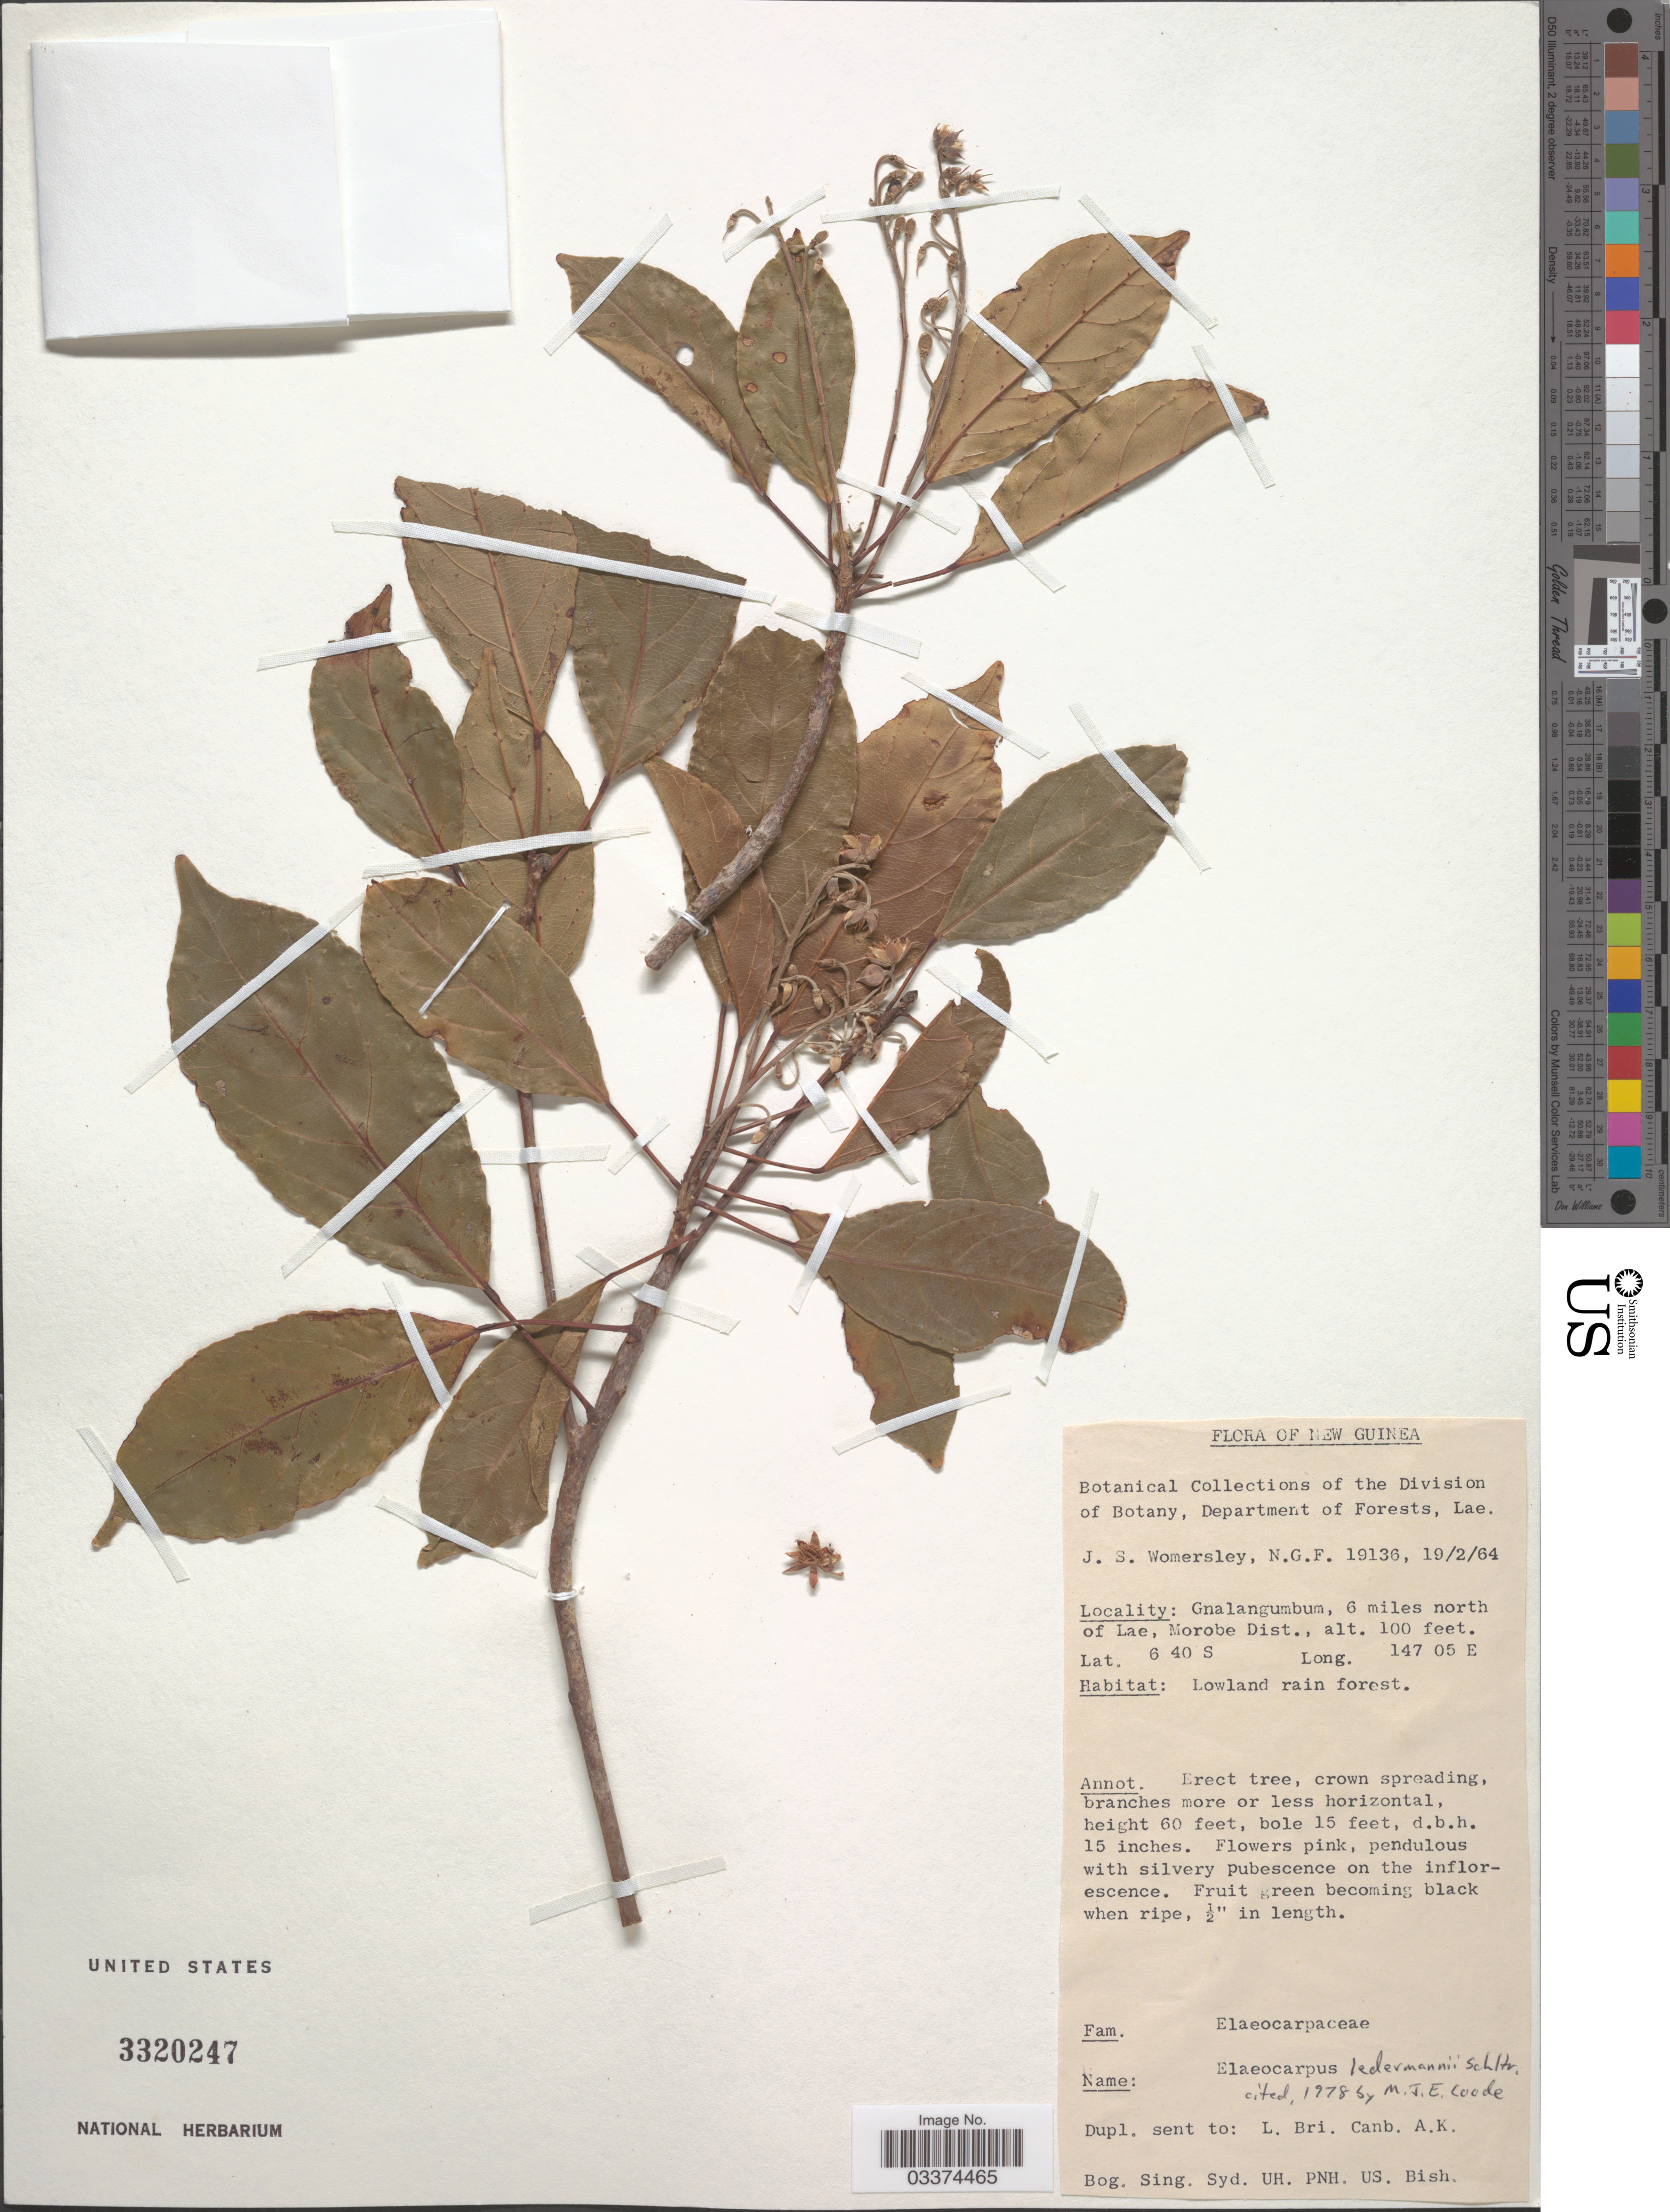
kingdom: Plantae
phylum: Tracheophyta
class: Magnoliopsida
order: Oxalidales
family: Elaeocarpaceae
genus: Elaeocarpus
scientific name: Elaeocarpus ledermannii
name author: Schltr.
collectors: J. S. Womersley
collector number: NGF19136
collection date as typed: Transcribed d/m/y: 19/2/64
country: Papua New Guinea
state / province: Morobe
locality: New Guinea. Gnalangumbum, 6 miles north of Lae, Morobe Dist.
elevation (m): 30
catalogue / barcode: US 3320247